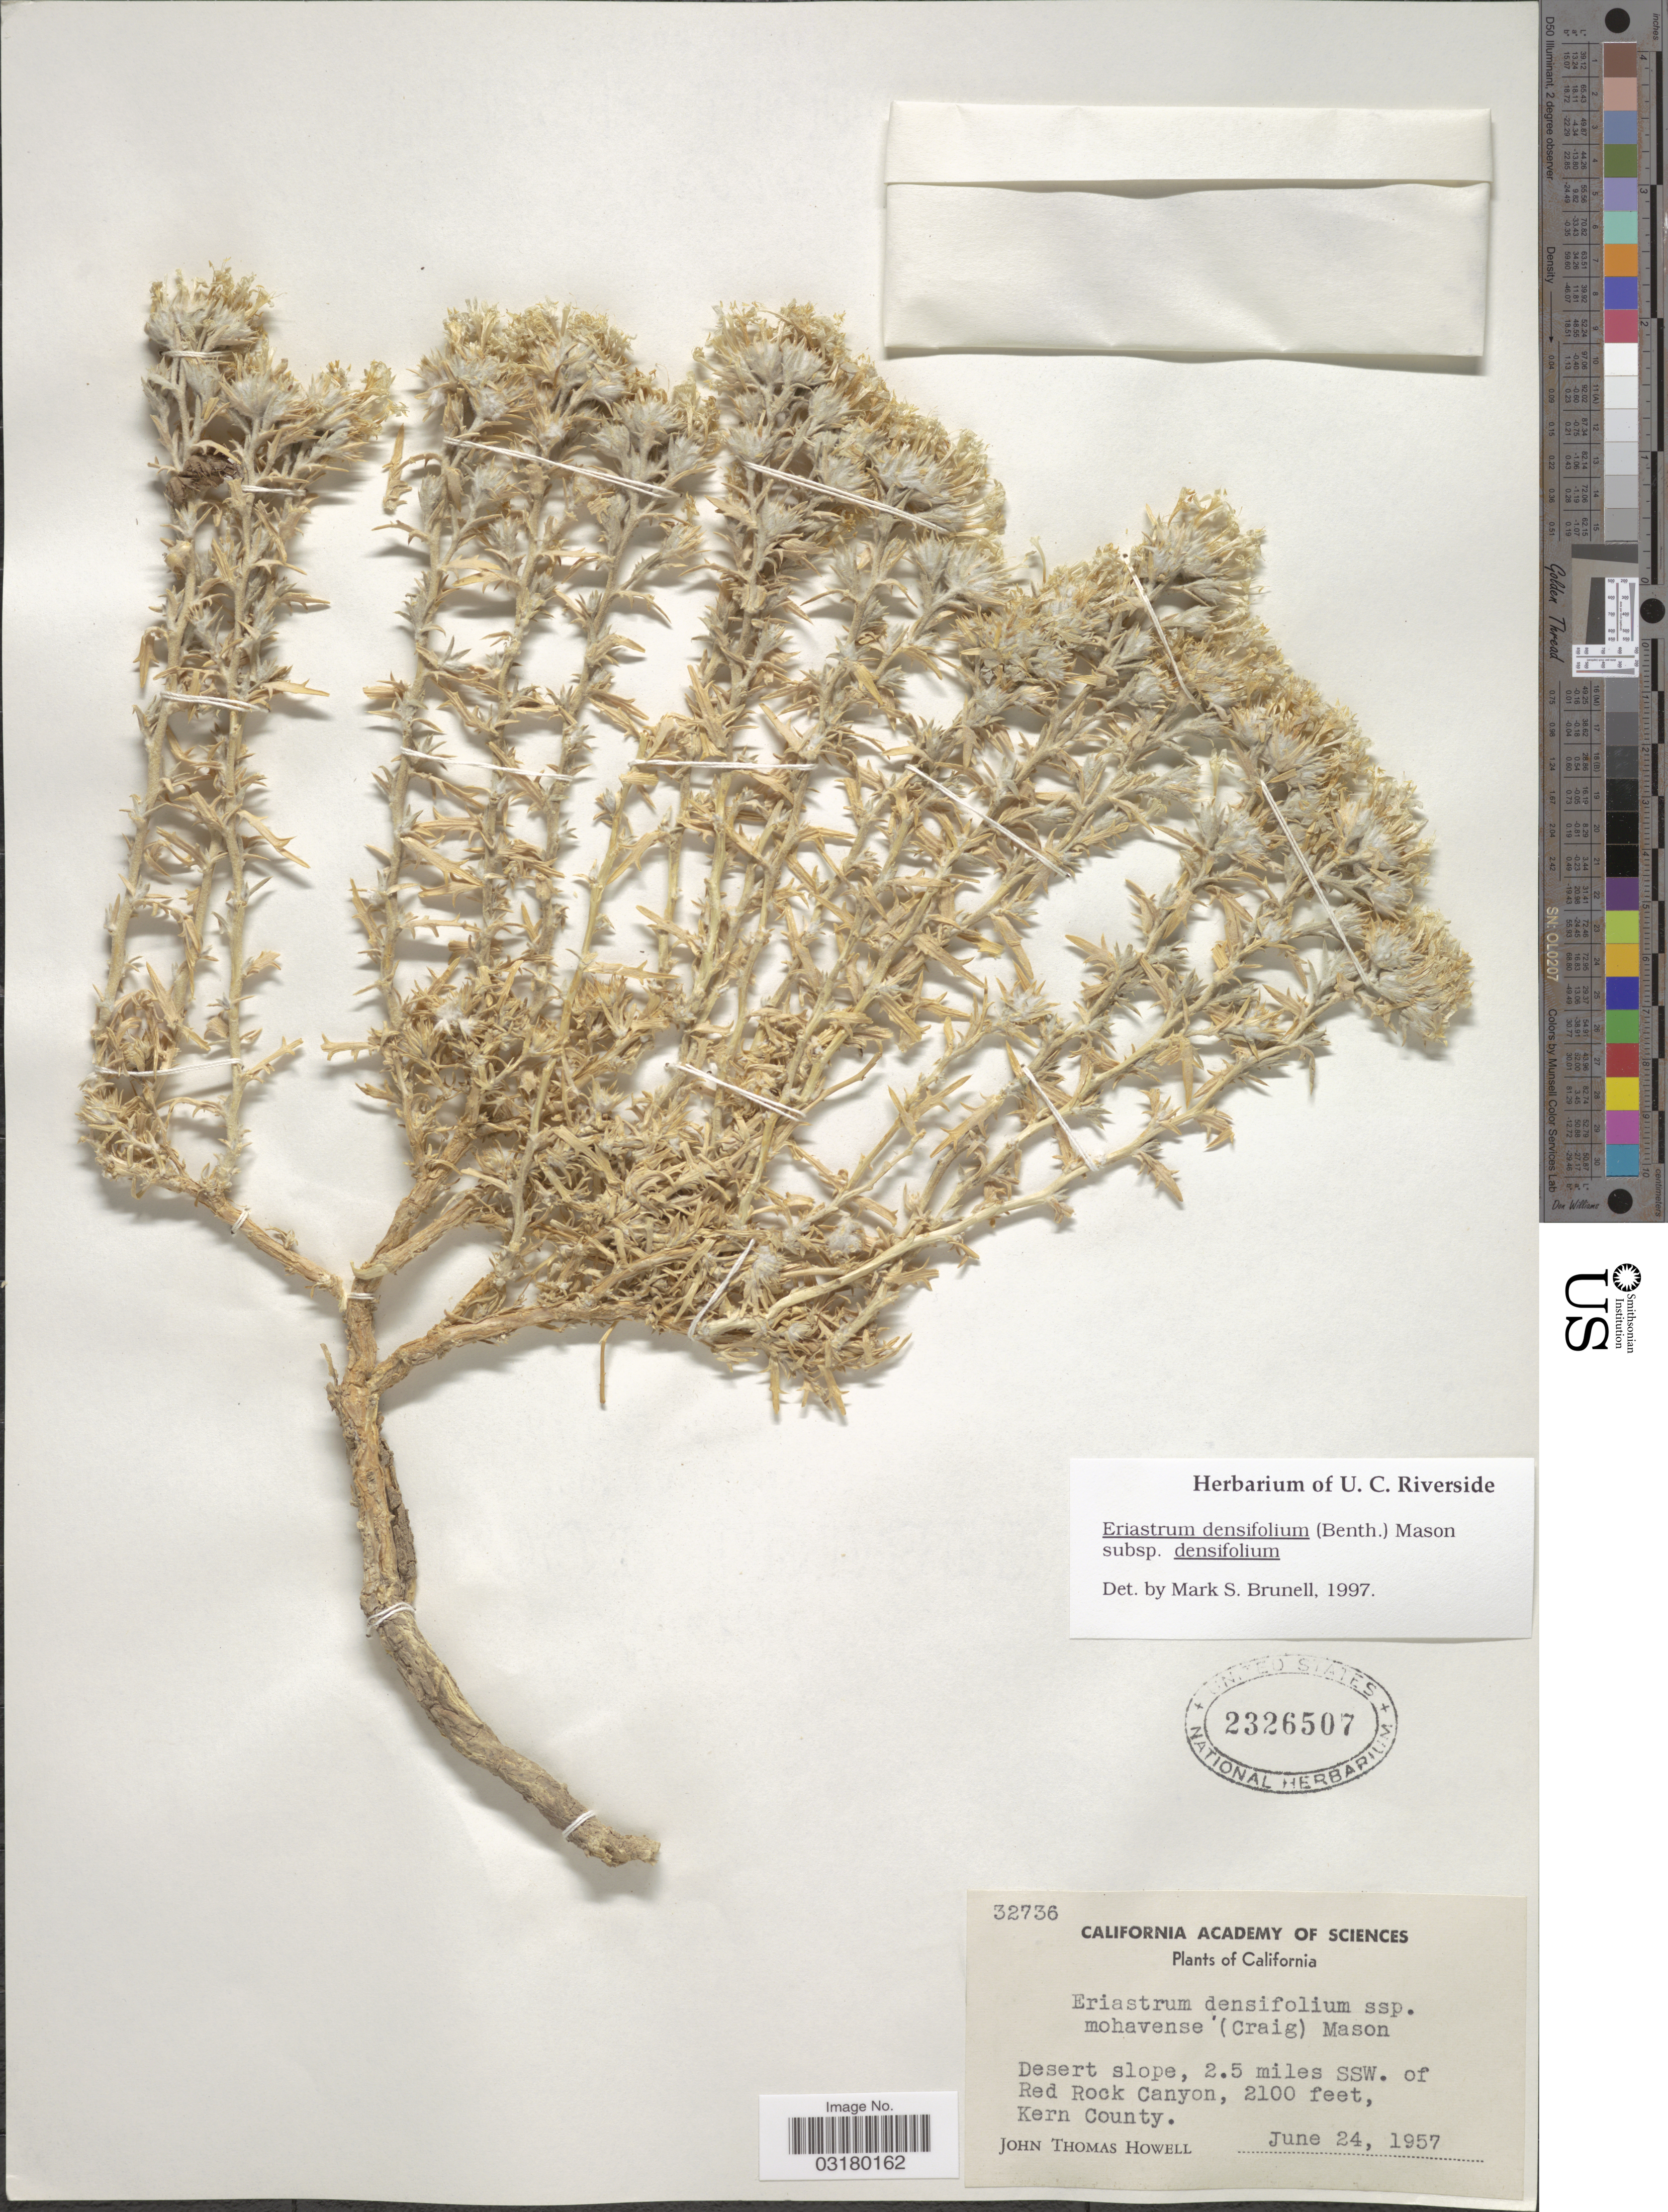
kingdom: Plantae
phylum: Tracheophyta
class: Magnoliopsida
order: Ericales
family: Polemoniaceae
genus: Eriastrum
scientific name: Eriastrum densifolium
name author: (Benth.) H. Mason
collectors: J. T. Howell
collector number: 32736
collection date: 1957-06-24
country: United States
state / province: California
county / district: Kern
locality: Desert slope, 2.5 miles SSW. of Red Rock Canyon, Kern County.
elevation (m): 640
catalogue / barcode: US 2326507